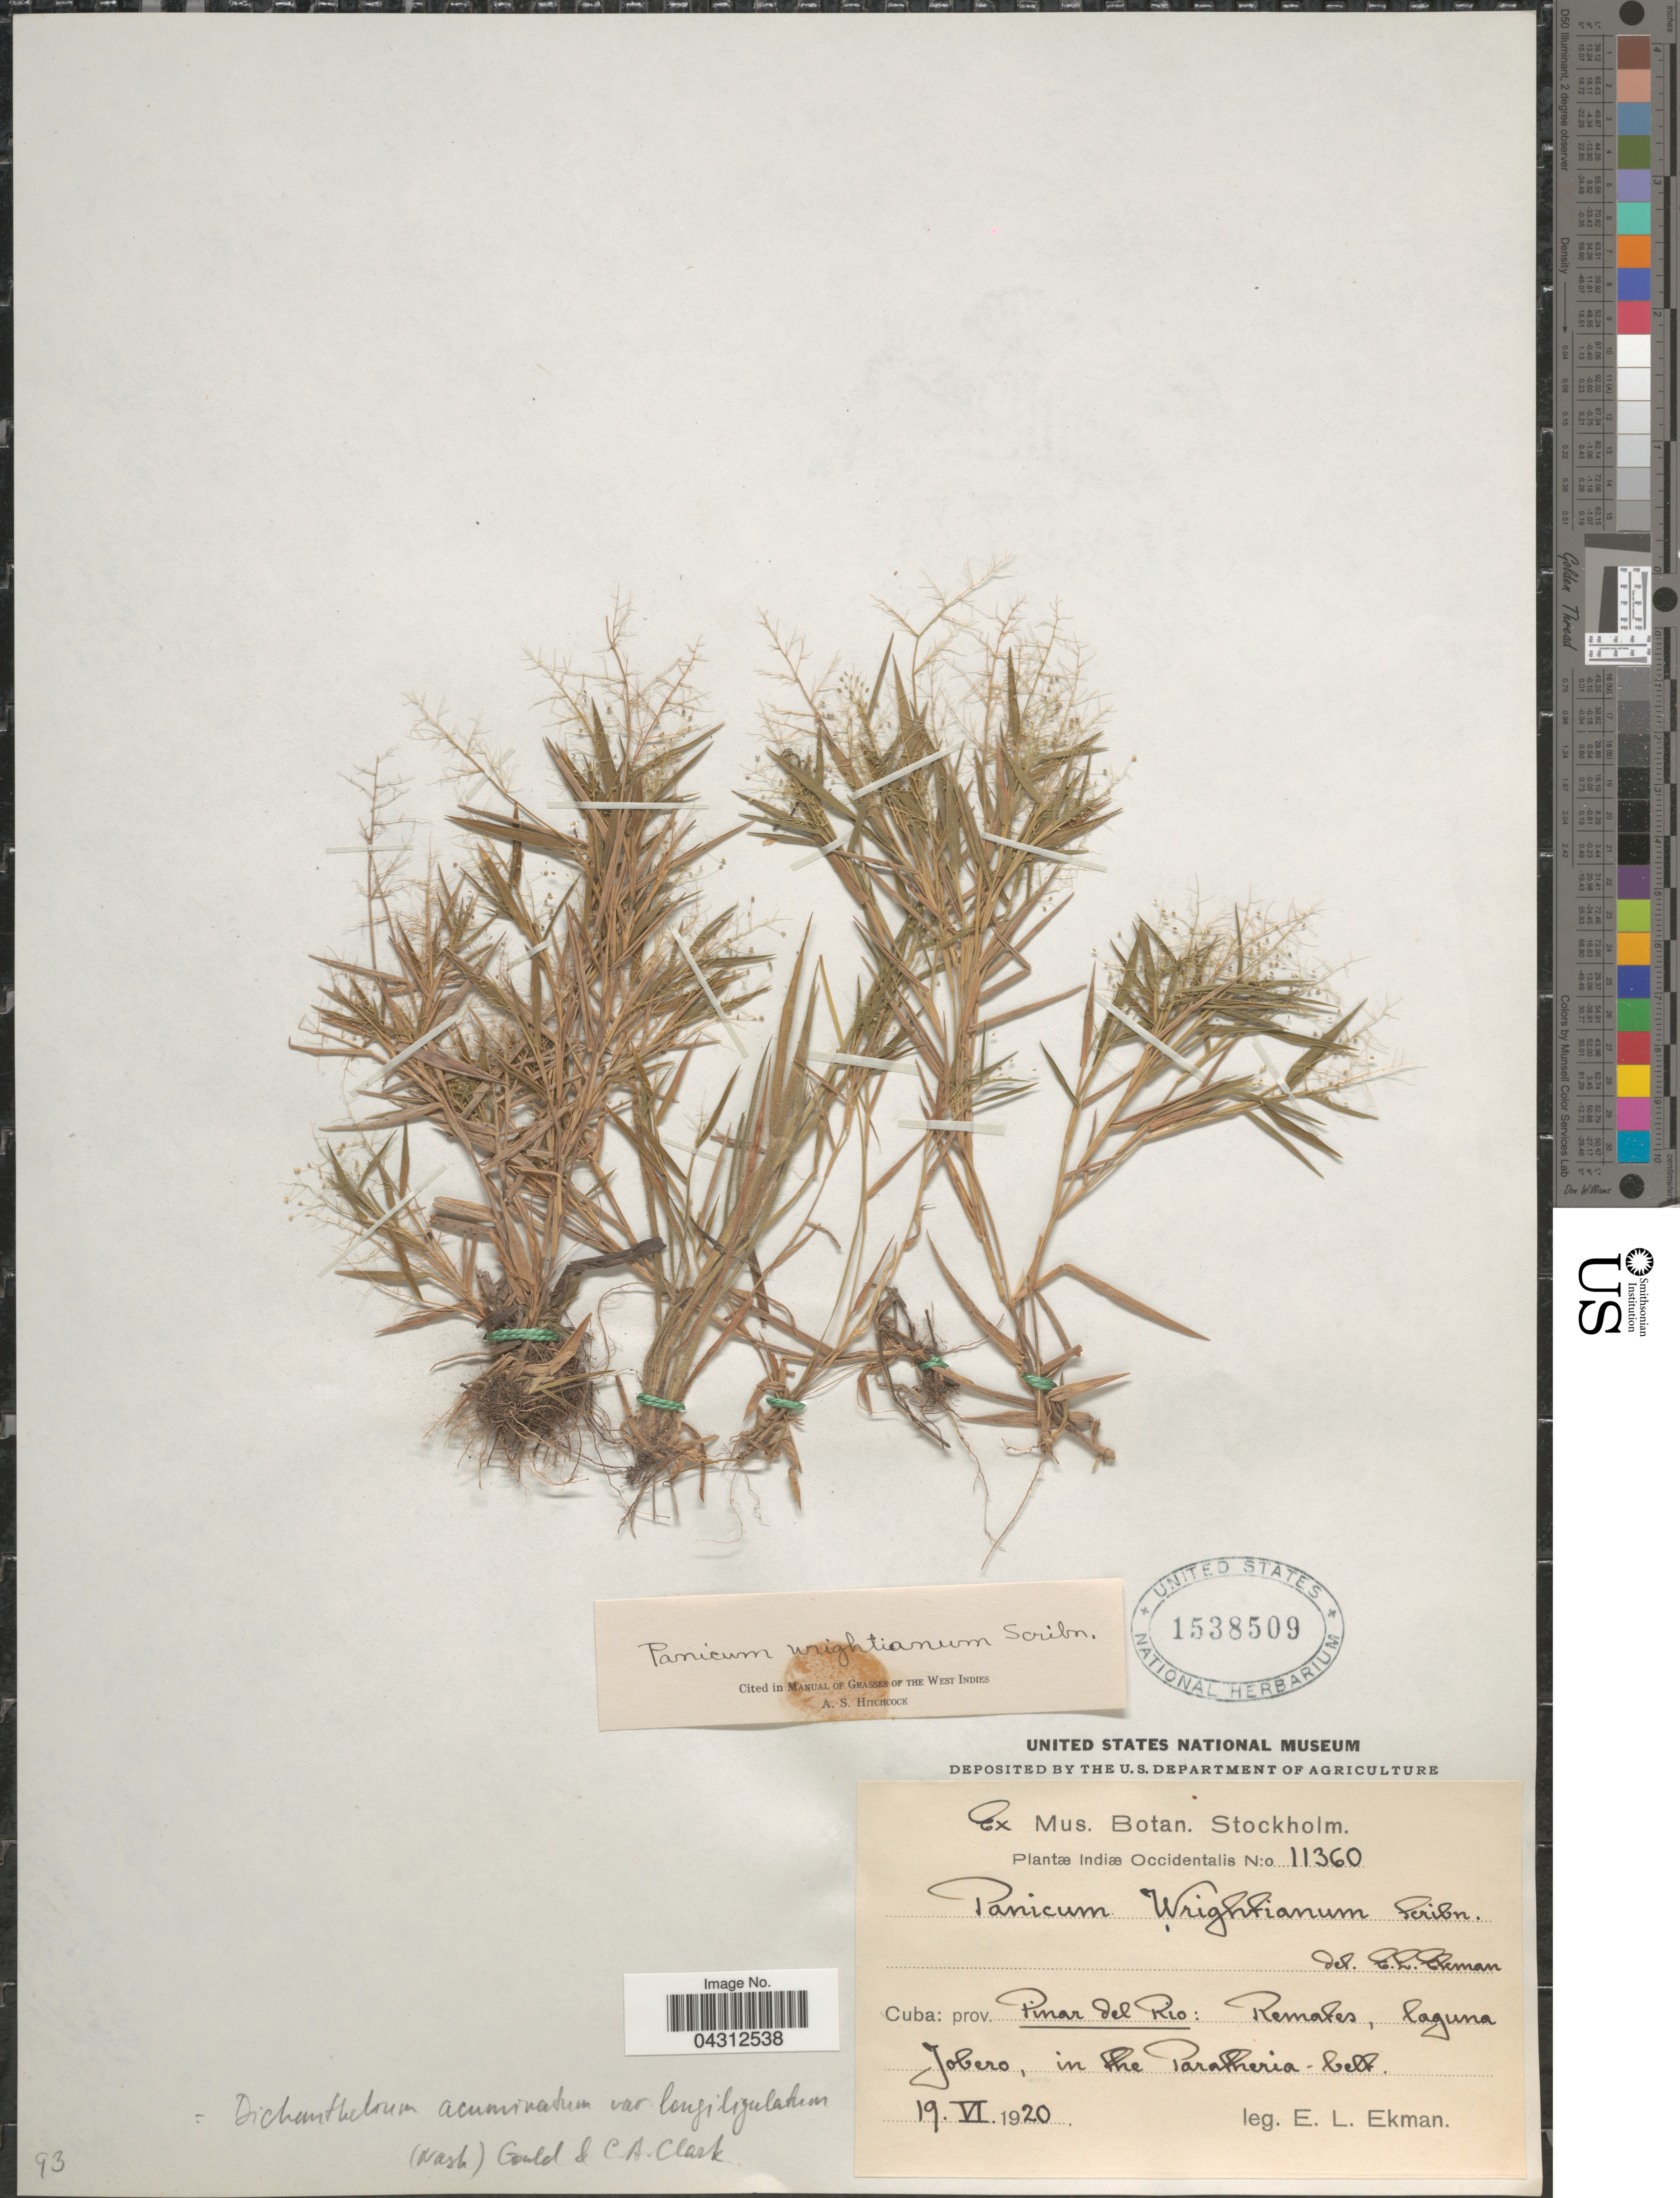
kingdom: Plantae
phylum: Tracheophyta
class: Liliopsida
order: Poales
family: Poaceae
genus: Dichanthelium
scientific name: Dichanthelium wrightianum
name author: (Scribn.) Freckmann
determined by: Naczi, R. F. C.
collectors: E. L. Ekman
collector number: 11360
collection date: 1920-06-19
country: Cuba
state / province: Pinar del Río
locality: Indiæ Occidentalis. Remates, laguna Jobero, in the Paratheria-belt.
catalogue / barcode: US 1538509